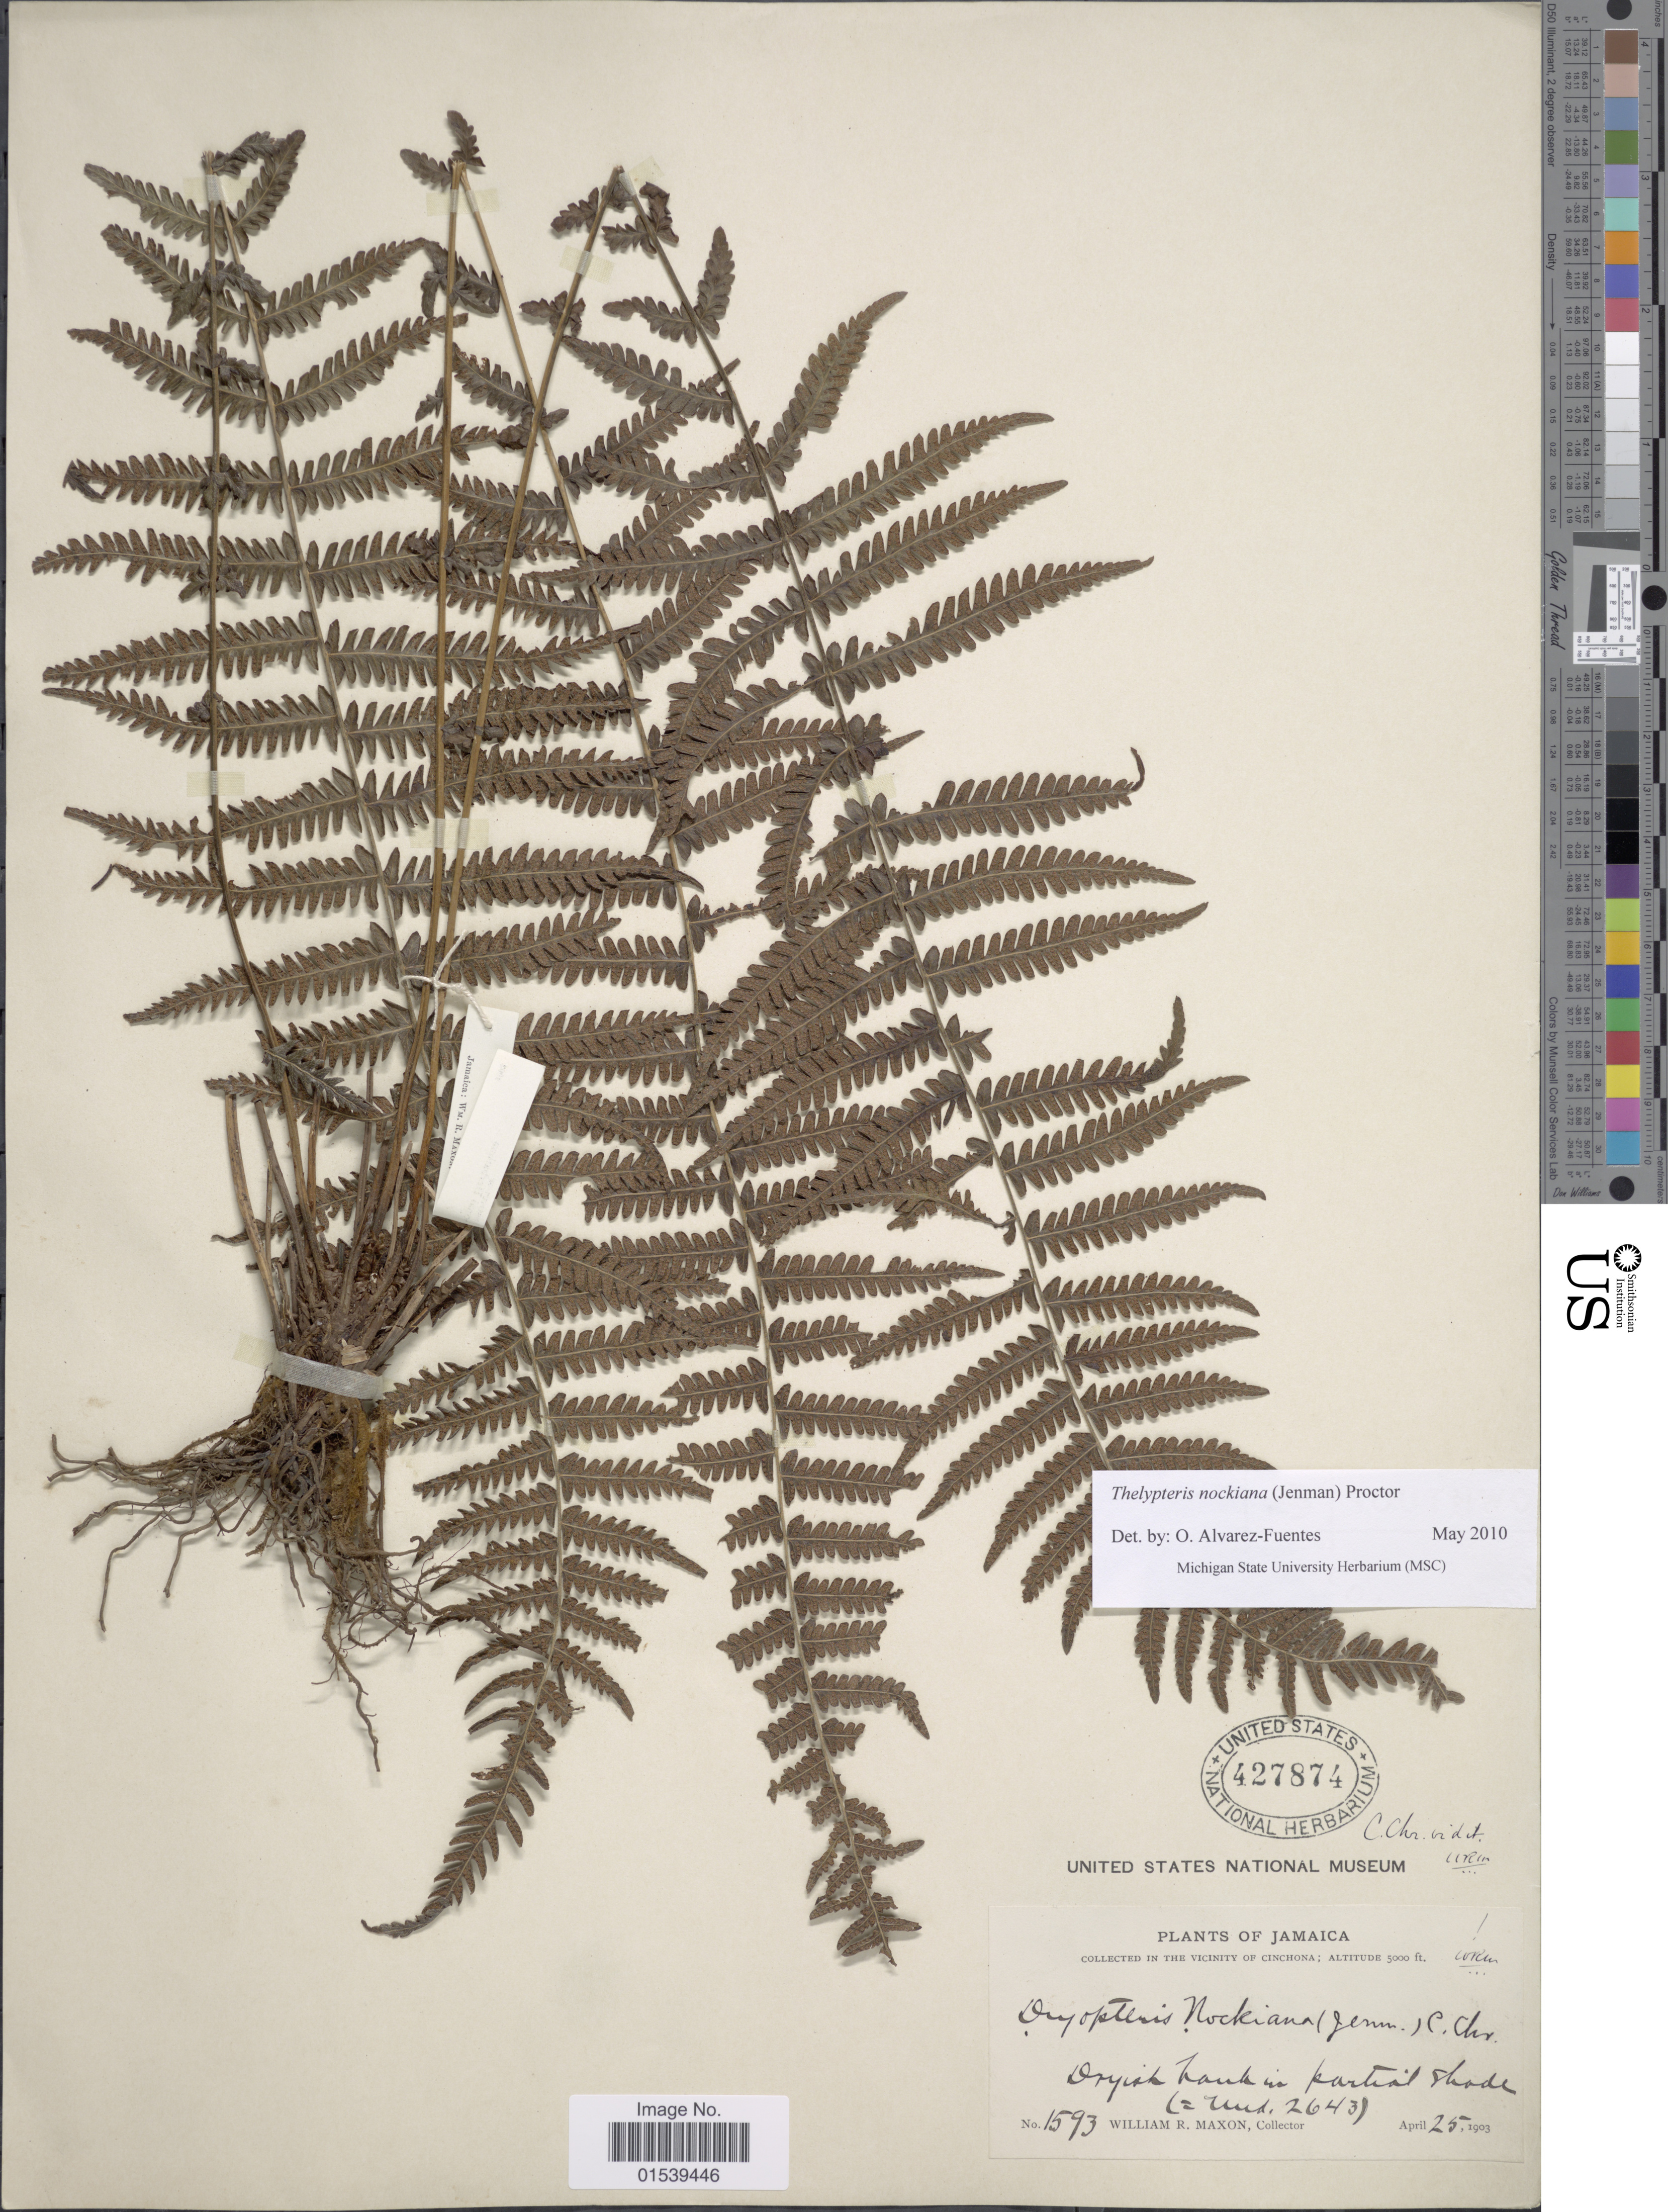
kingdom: Plantae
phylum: Tracheophyta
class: Polypodiopsida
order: Polypodiales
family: Thelypteridaceae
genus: Amauropelta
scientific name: Amauropelta nockiana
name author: (Jenman) Pic. Serm.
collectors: W. R. Maxon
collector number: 1593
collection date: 1903-04-25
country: Jamaica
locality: Vicinity of Cinchona, dryish bank in partial shade.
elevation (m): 1524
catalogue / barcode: US 427874